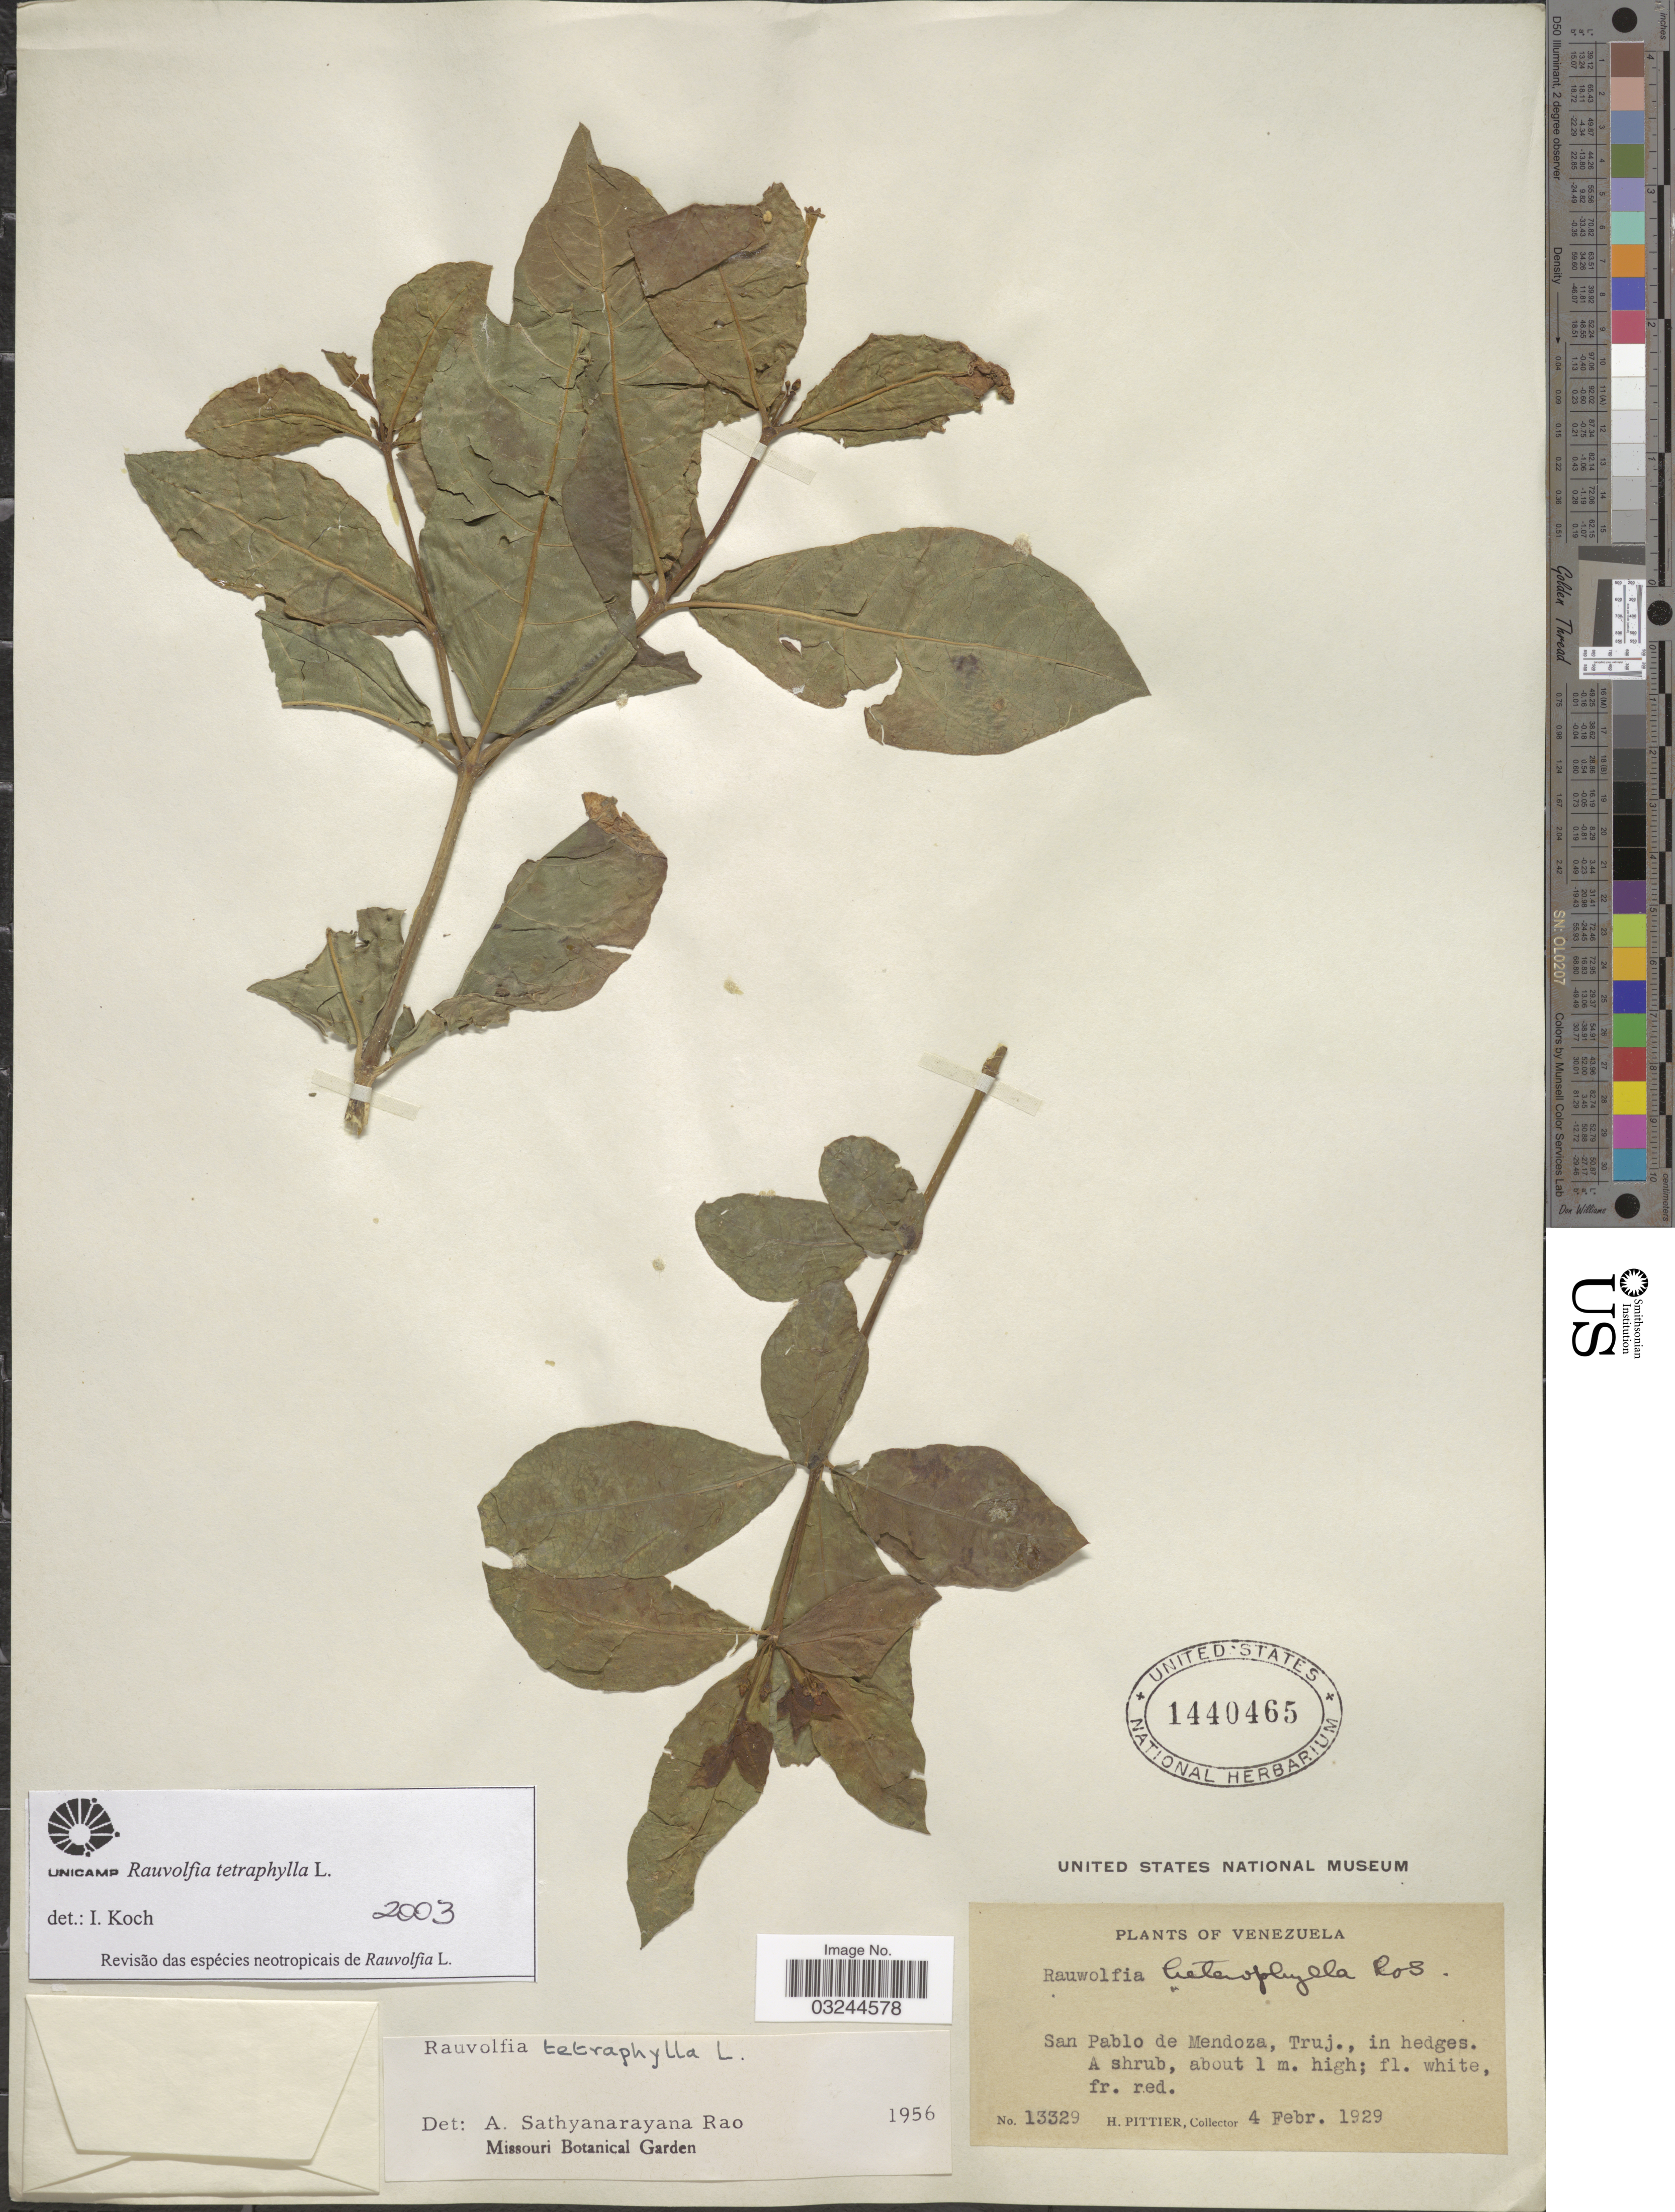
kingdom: Plantae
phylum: Tracheophyta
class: Magnoliopsida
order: Gentianales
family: Apocynaceae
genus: Rauvolfia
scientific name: Rauvolfia tetraphylla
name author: L.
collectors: H. F. Pittier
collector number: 13329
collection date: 1929-02-04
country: Venezuela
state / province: Trujillo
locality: San Pablo de Mendoza.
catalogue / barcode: US 1440465